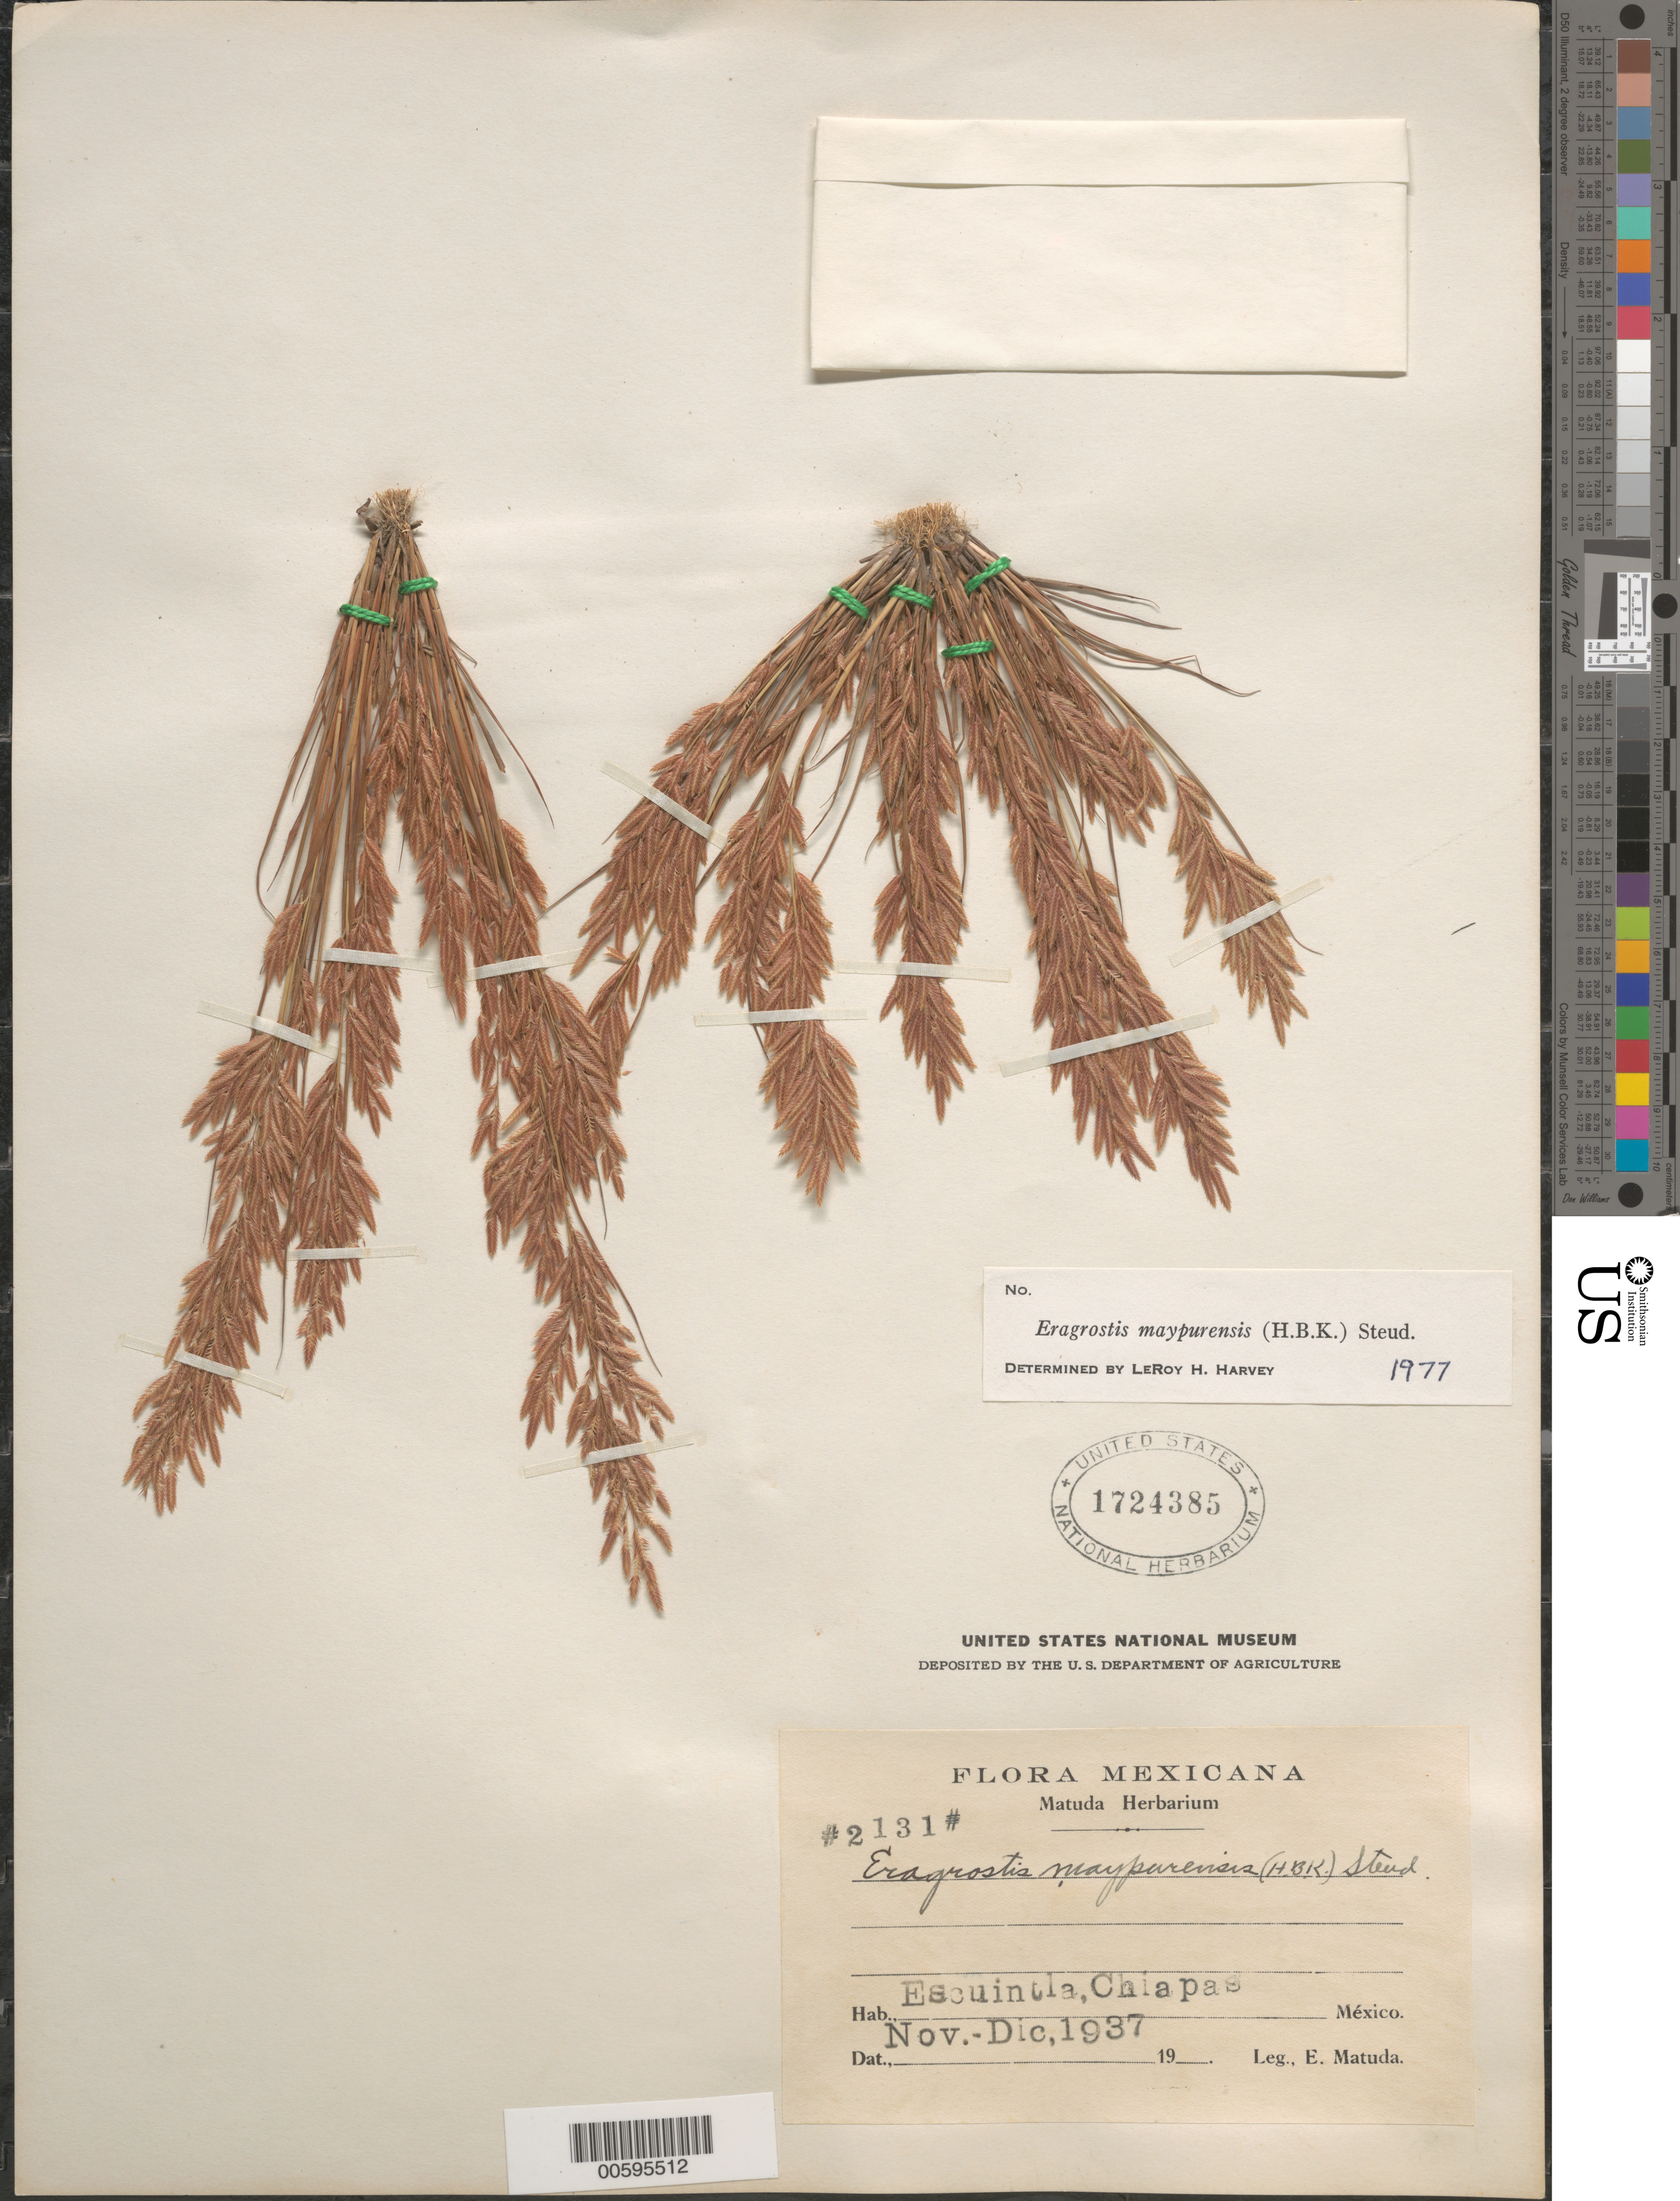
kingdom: Plantae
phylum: Tracheophyta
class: Liliopsida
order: Poales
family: Poaceae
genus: Eragrostis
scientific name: Eragrostis maypurensis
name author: (Kunth) Steud.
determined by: Harvey, L. H.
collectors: E. Matuda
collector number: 2131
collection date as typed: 0 Nov 1937 to 0 Dec 1937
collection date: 1937-11/1937-12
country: Mexico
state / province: Chiapas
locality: Escuintla.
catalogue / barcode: US 1724385